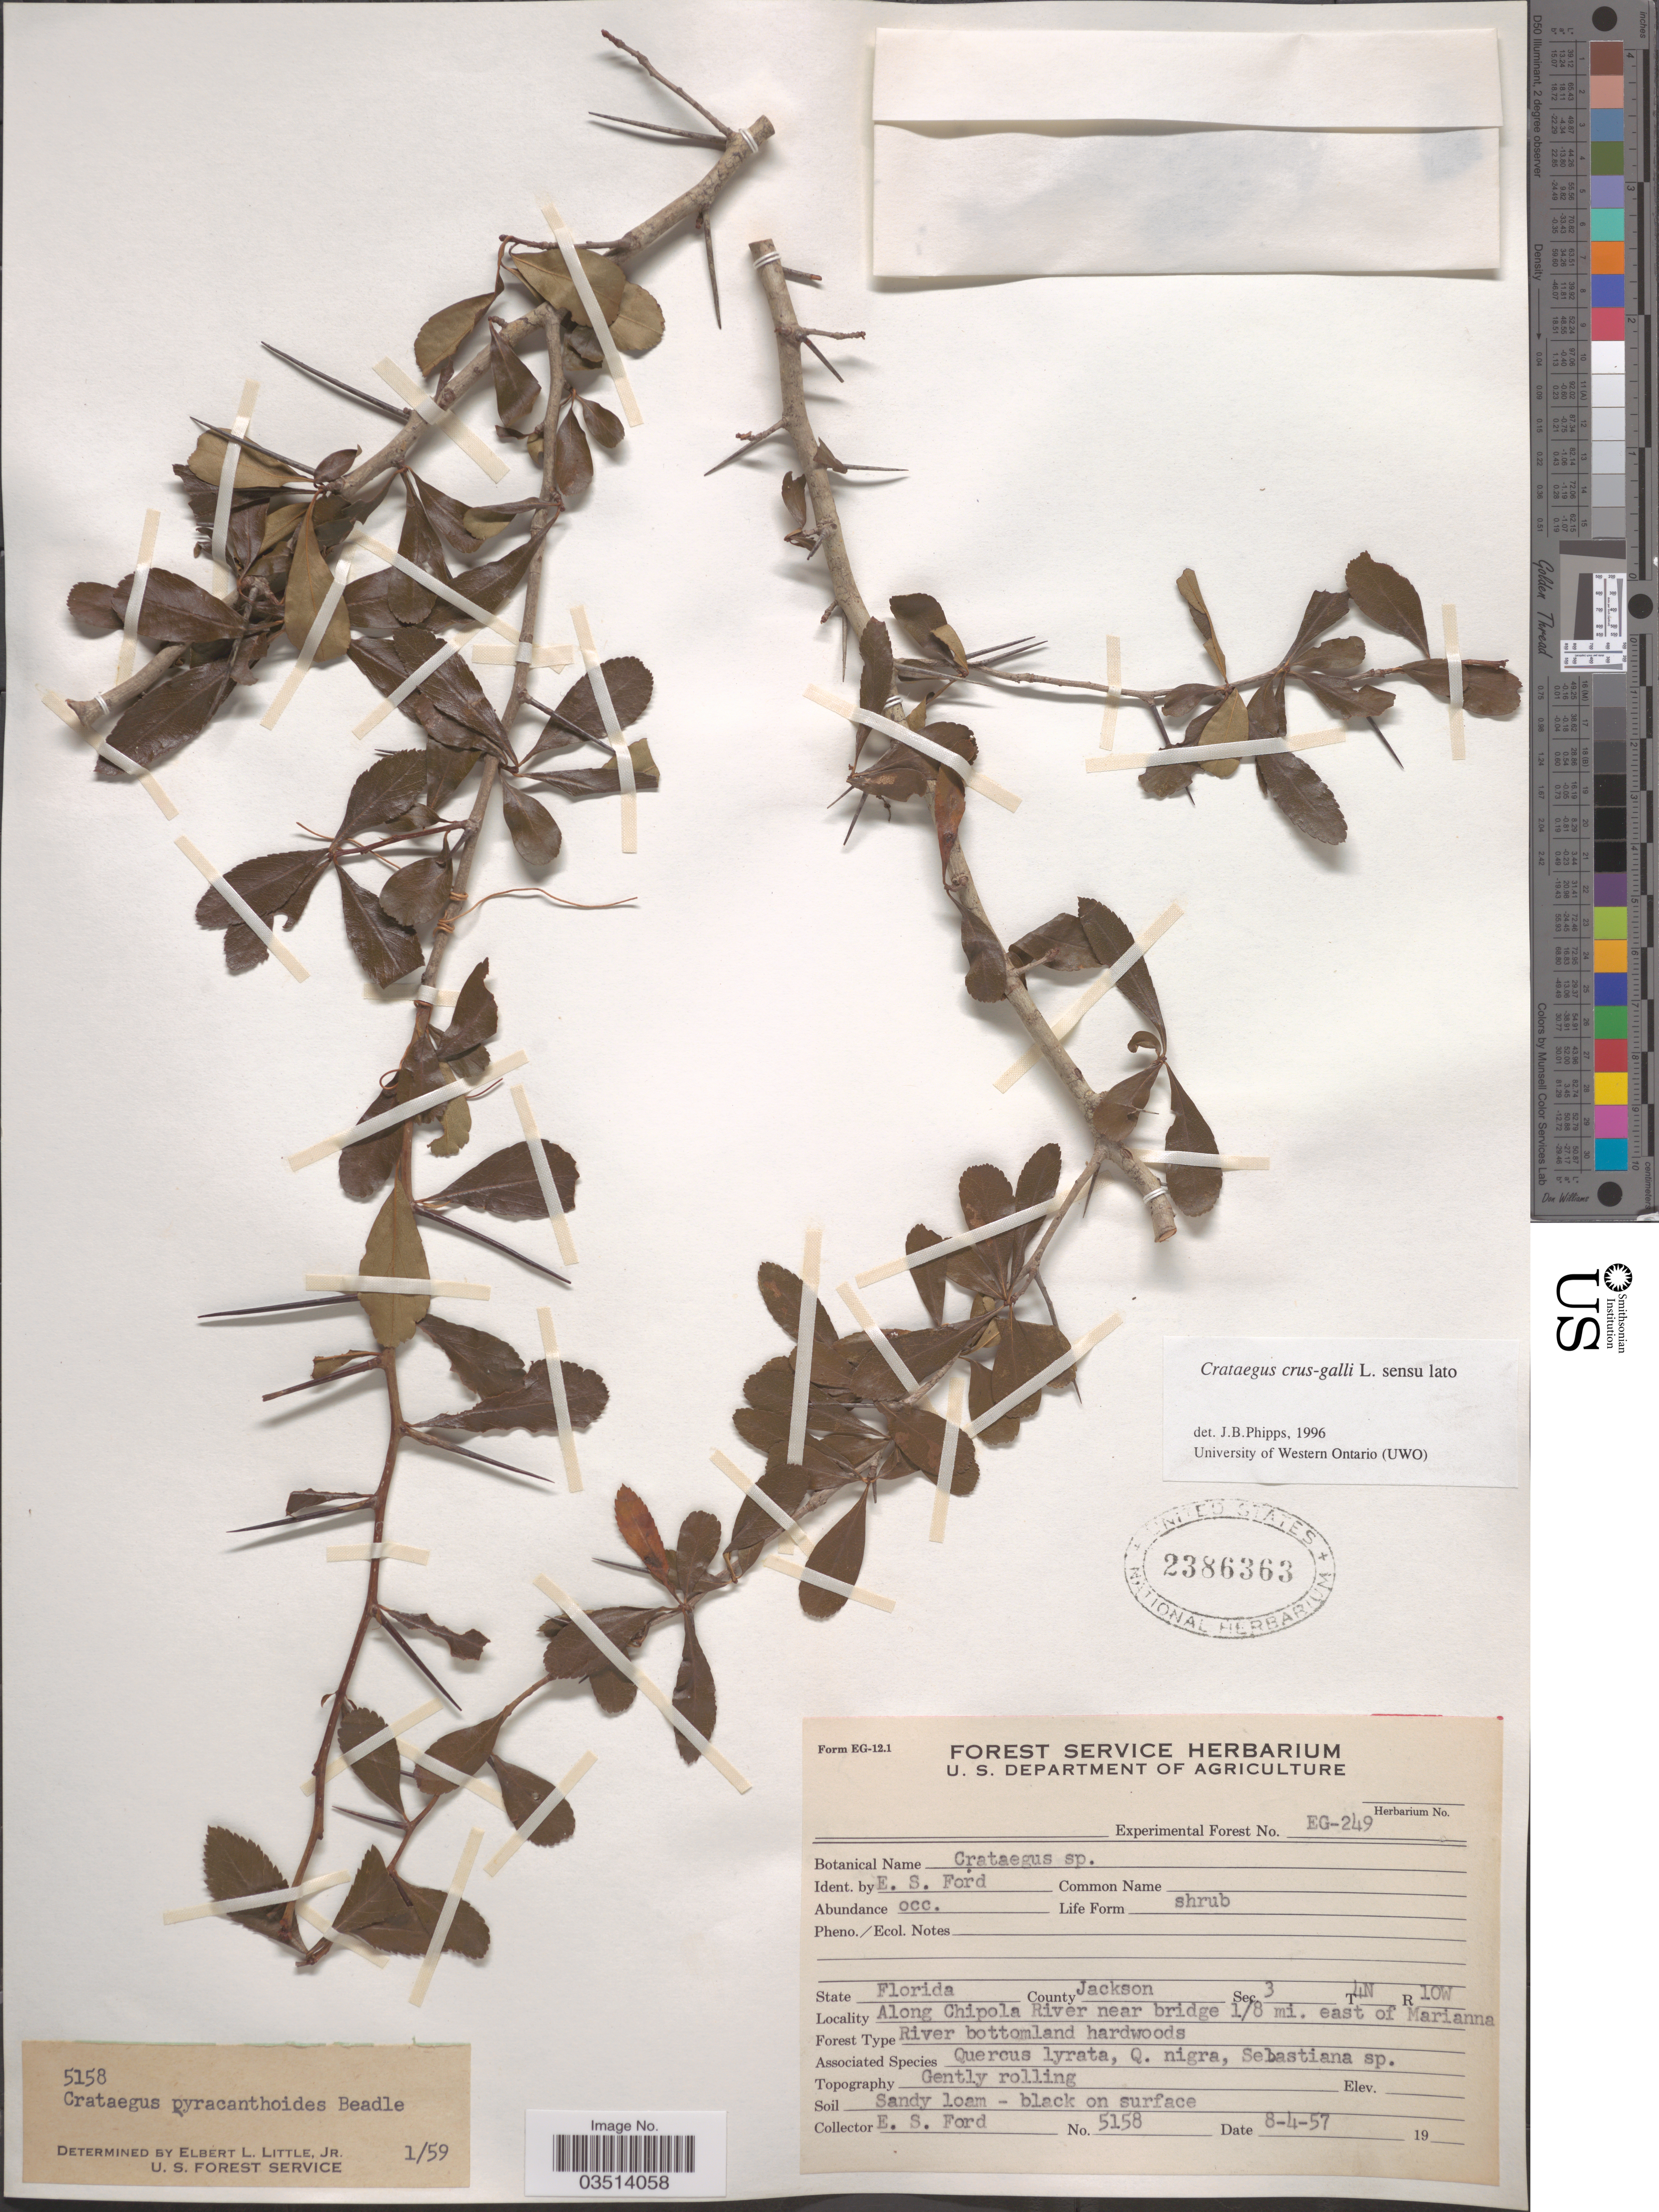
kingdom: Plantae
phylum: Tracheophyta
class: Magnoliopsida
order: Rosales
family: Rosaceae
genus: Crataegus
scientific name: Crataegus crus-galli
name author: L.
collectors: E. Ford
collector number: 5158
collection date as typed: Transcribed d/m/y: 4/8/57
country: United States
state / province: Florida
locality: County Jackson. Sec 3 T4N R10W. Along Chipola River near bridge 1/8 mi. east of Marianna.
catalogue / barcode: US 2386363